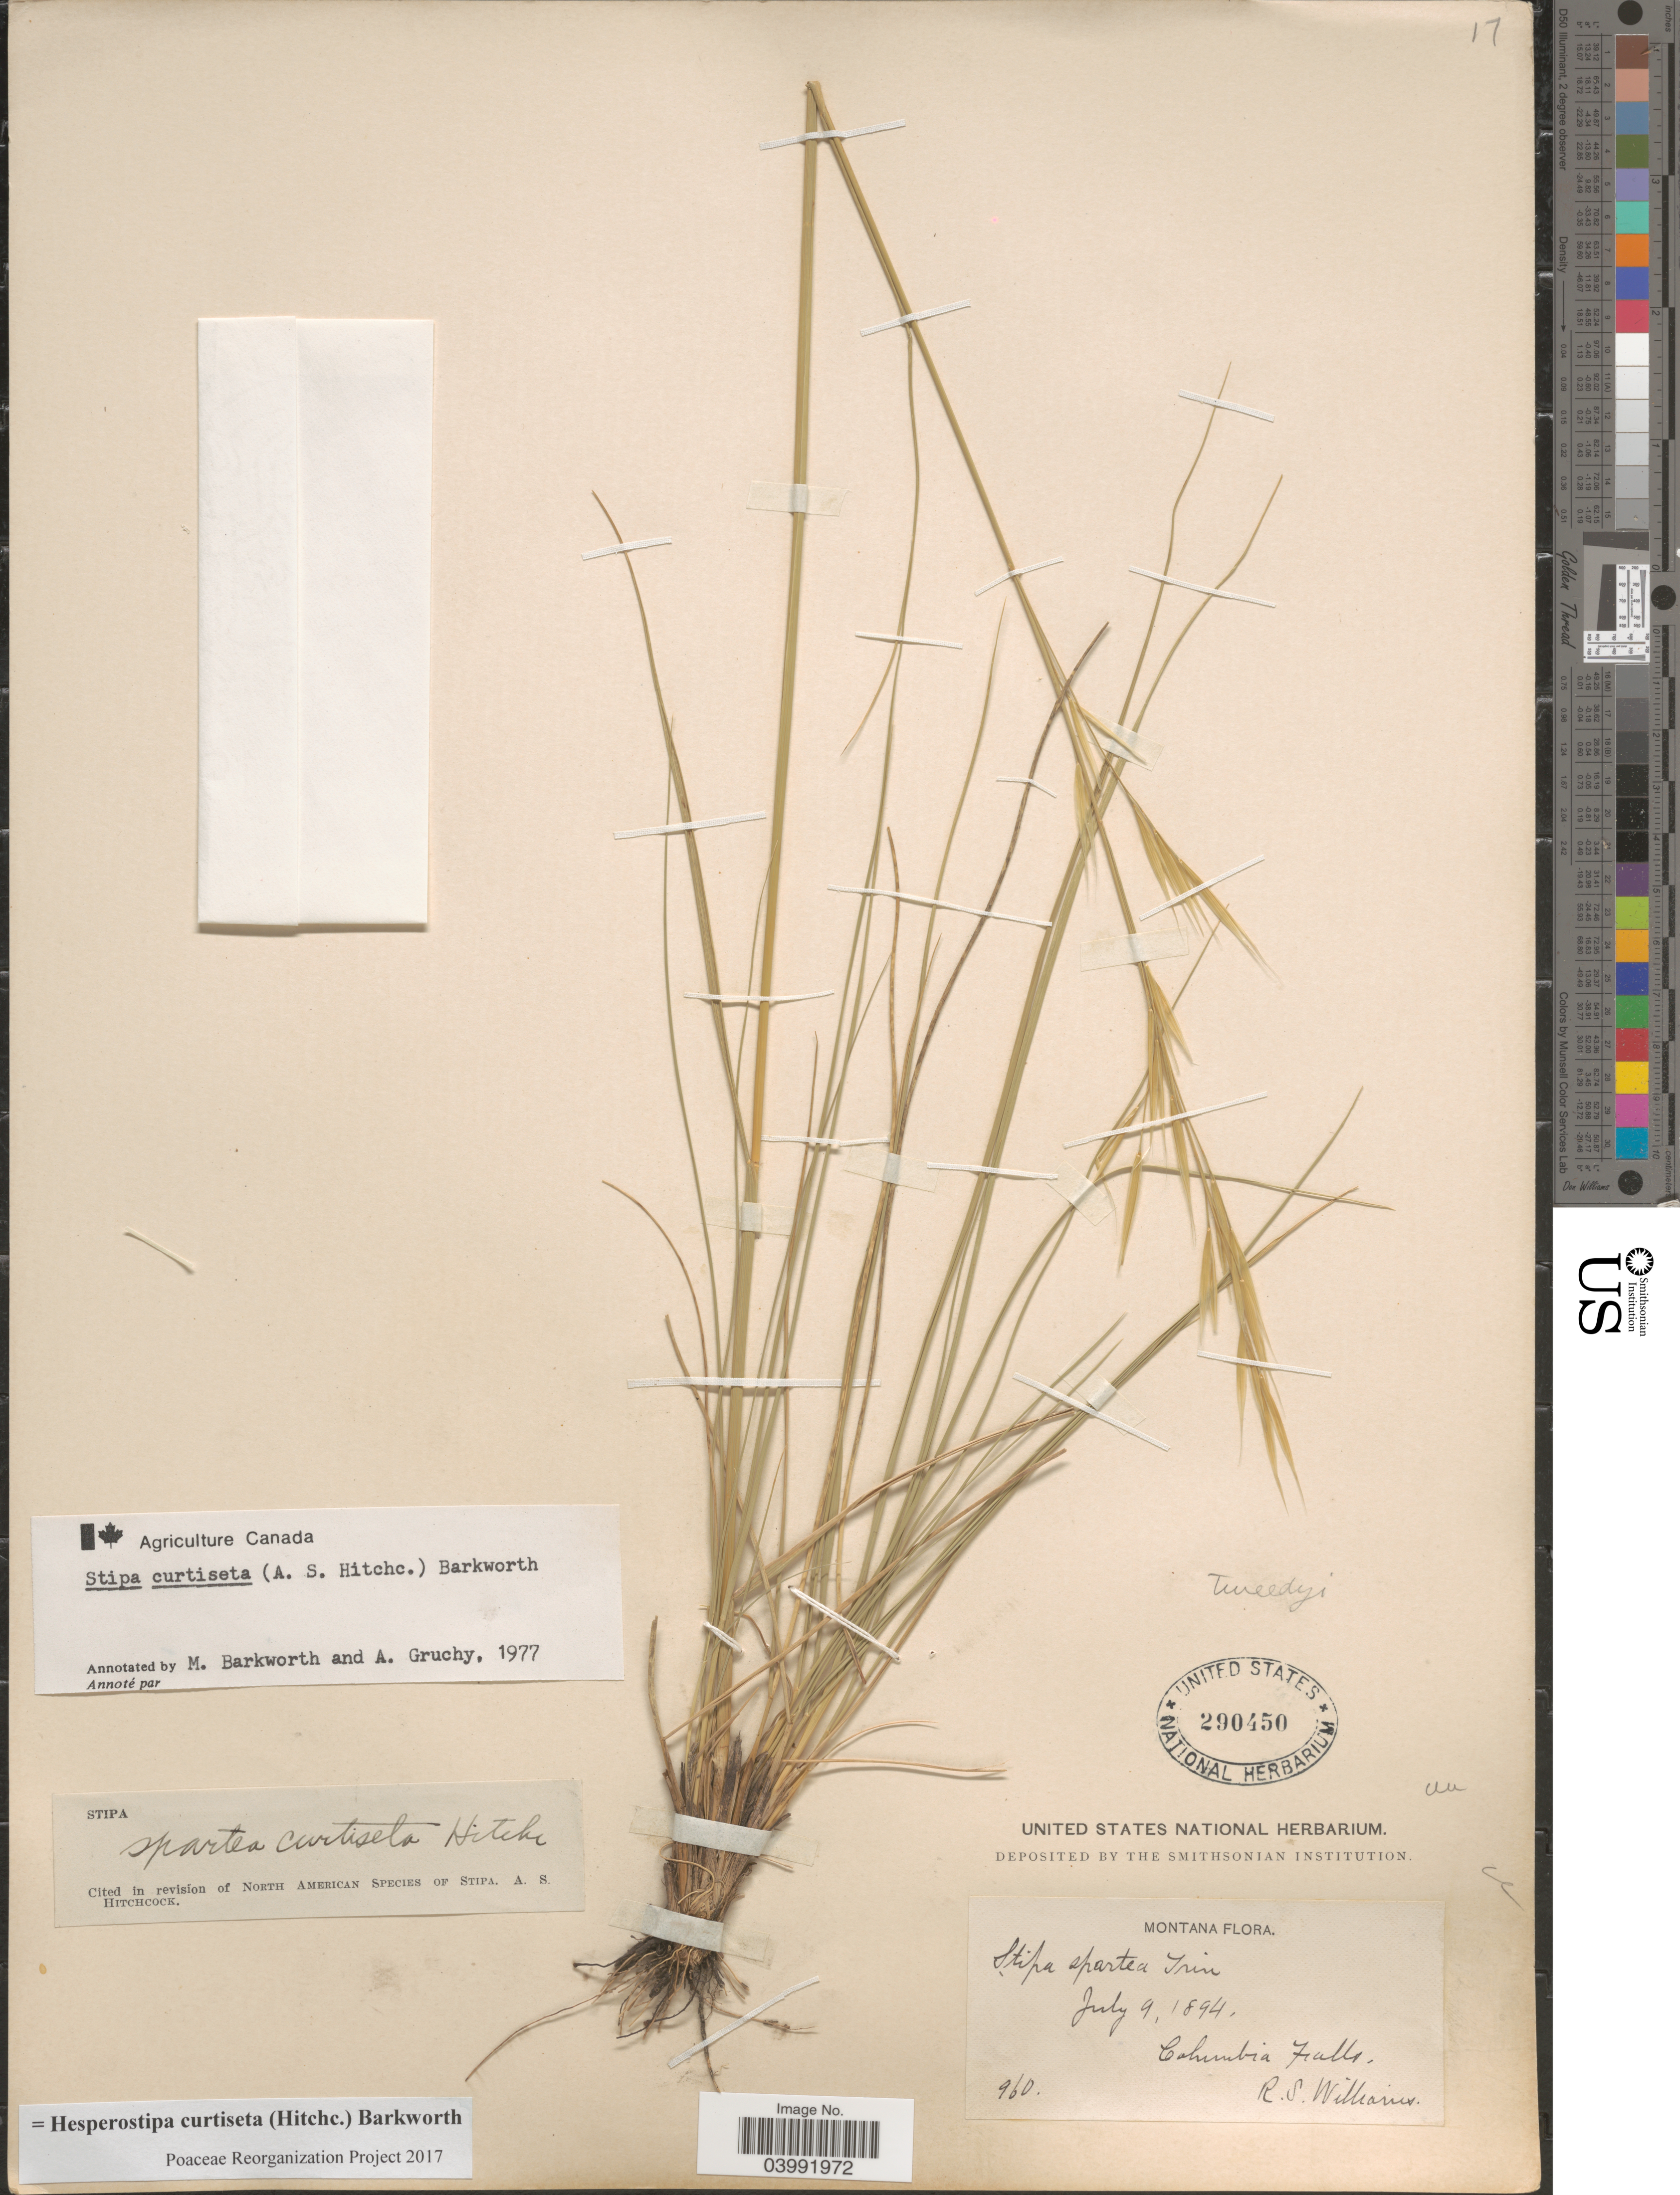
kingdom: Plantae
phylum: Tracheophyta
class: Liliopsida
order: Poales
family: Poaceae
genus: Hesperostipa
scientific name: Hesperostipa curtiseta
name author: (Hitchc.) Barkworth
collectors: R. S. Williams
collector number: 960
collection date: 1894-07-09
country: United States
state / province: Montana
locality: Columbia Falls.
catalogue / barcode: US 290450